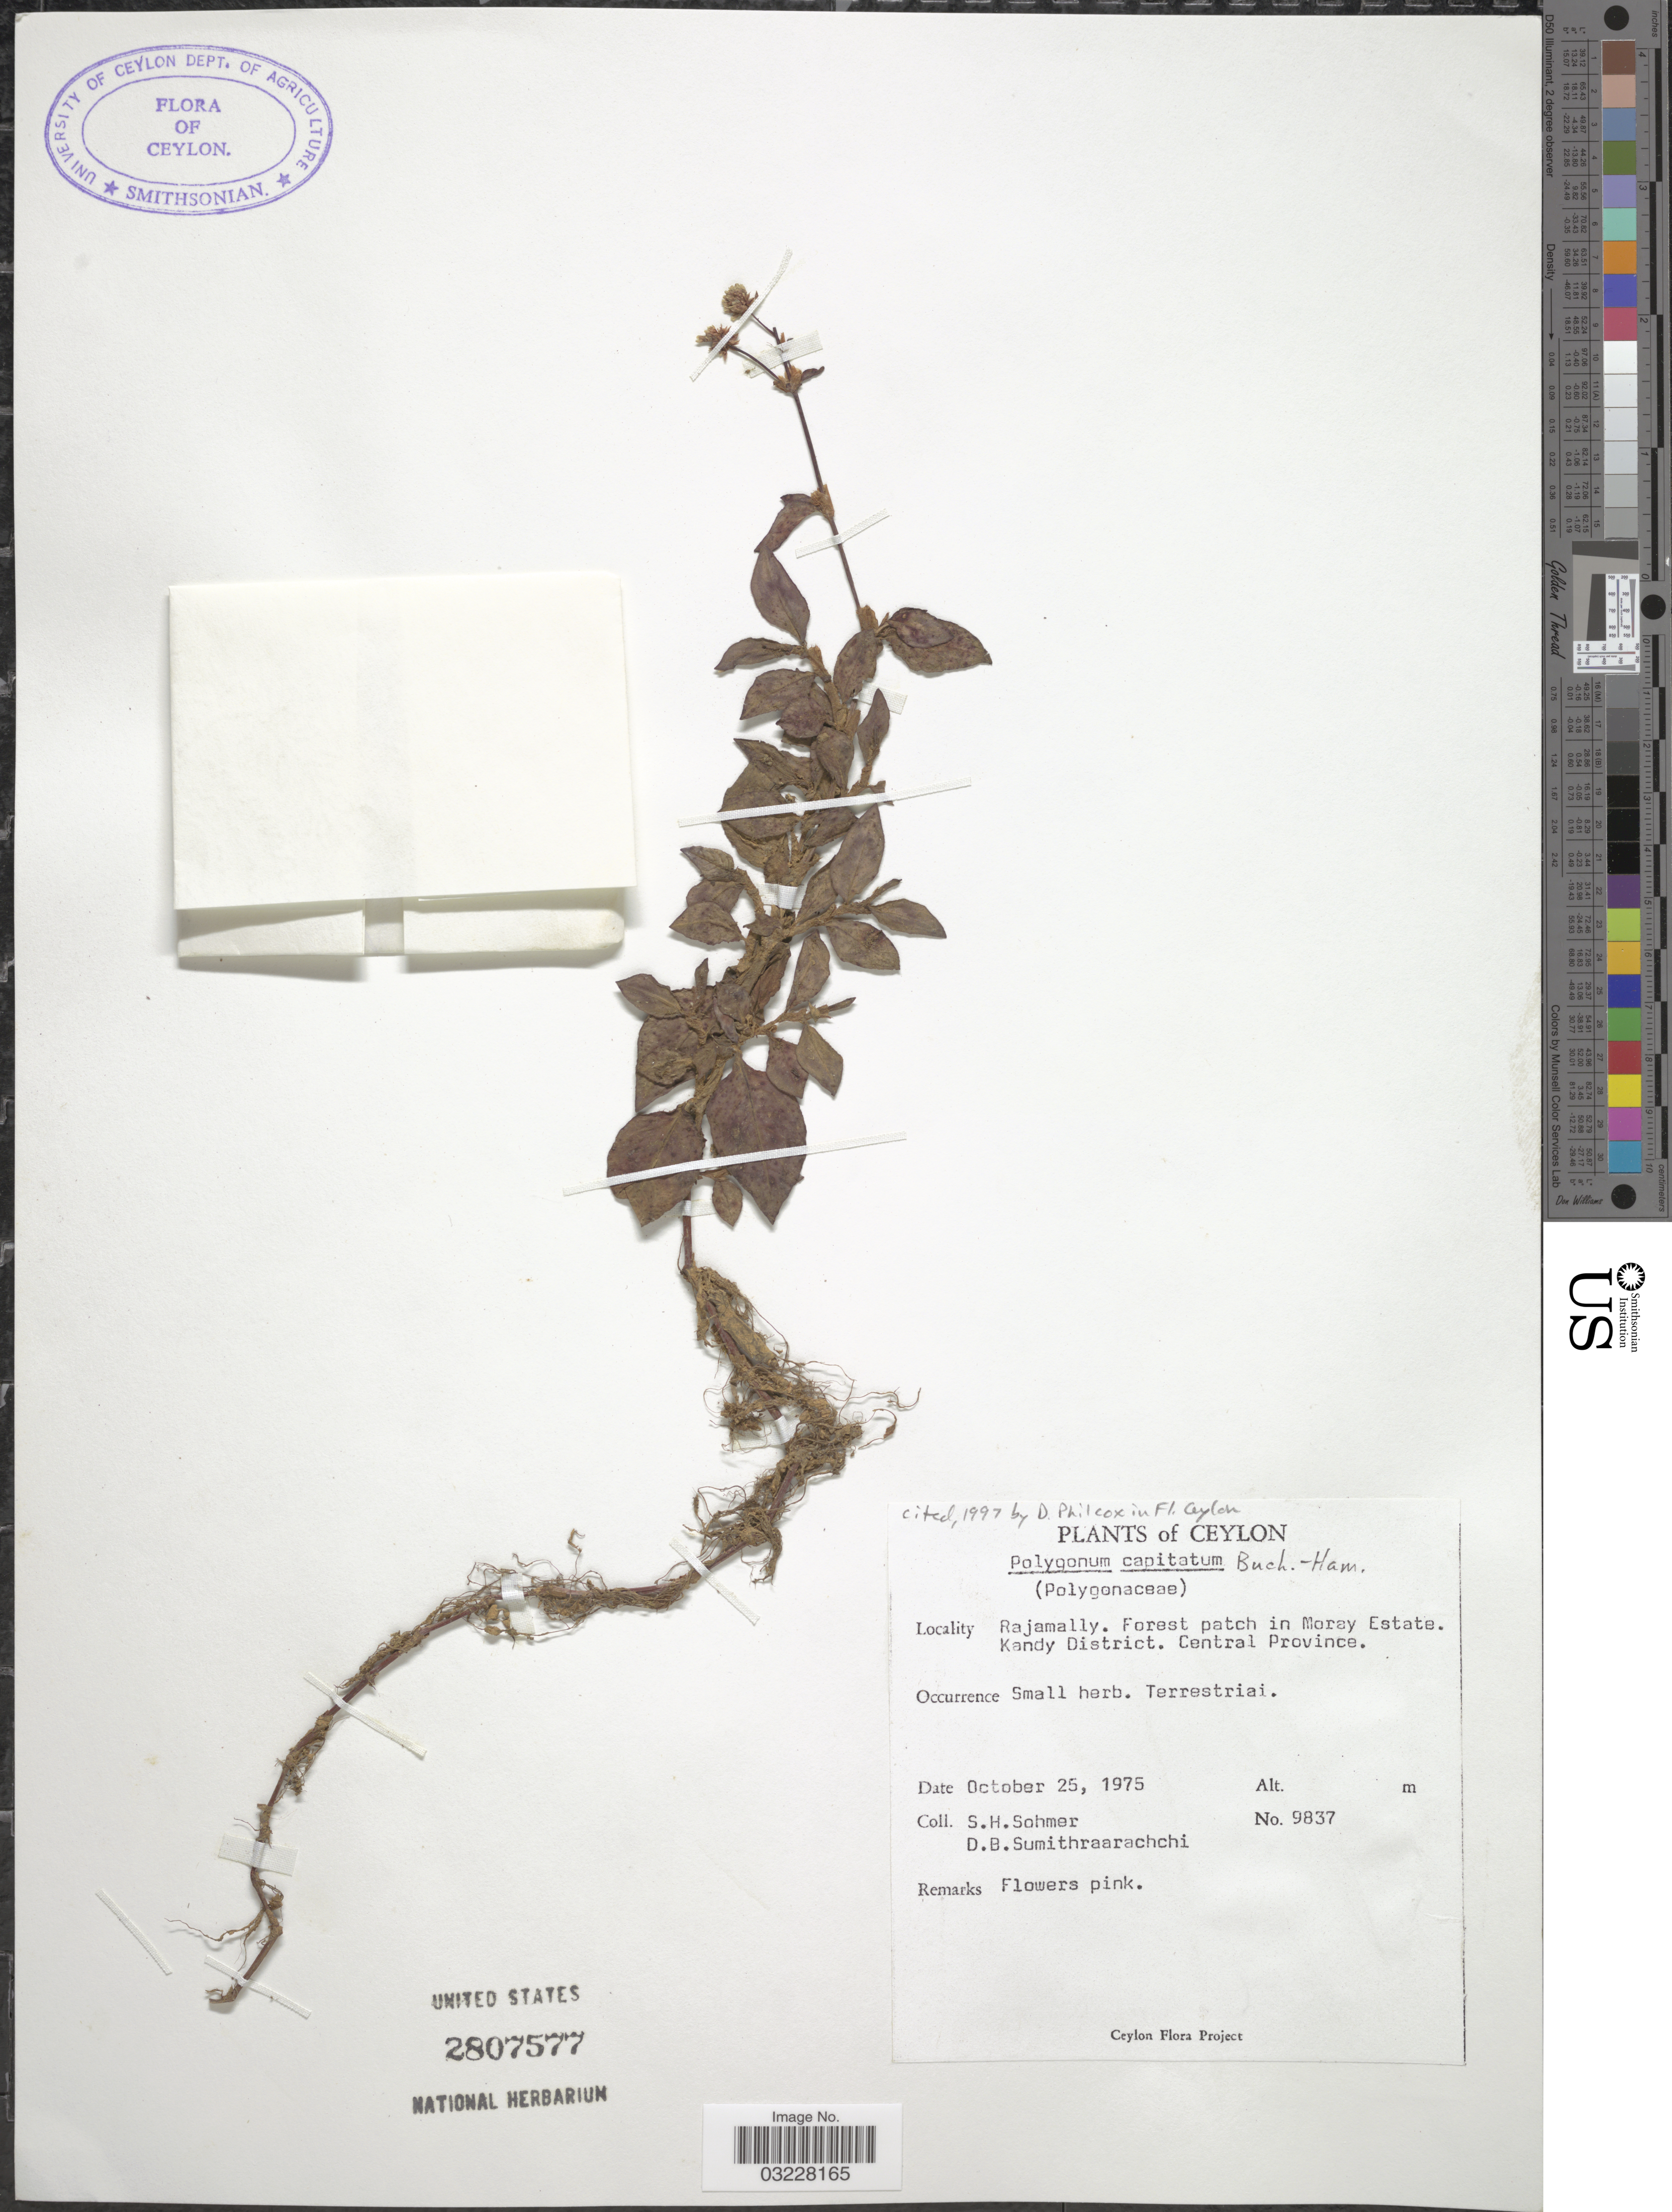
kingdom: Plantae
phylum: Tracheophyta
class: Magnoliopsida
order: Caryophyllales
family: Polygonaceae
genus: Polygonum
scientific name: Polygonum capitatum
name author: Buch.-Ham. ex D. Don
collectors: S. H. Sohmer & D. B. Sumithraarachchi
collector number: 9837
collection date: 1975-10-25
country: Sri Lanka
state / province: Central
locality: Ceylon. Rajamally. Forest patch in Moray Estate. Kandy District.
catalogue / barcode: US 2807577